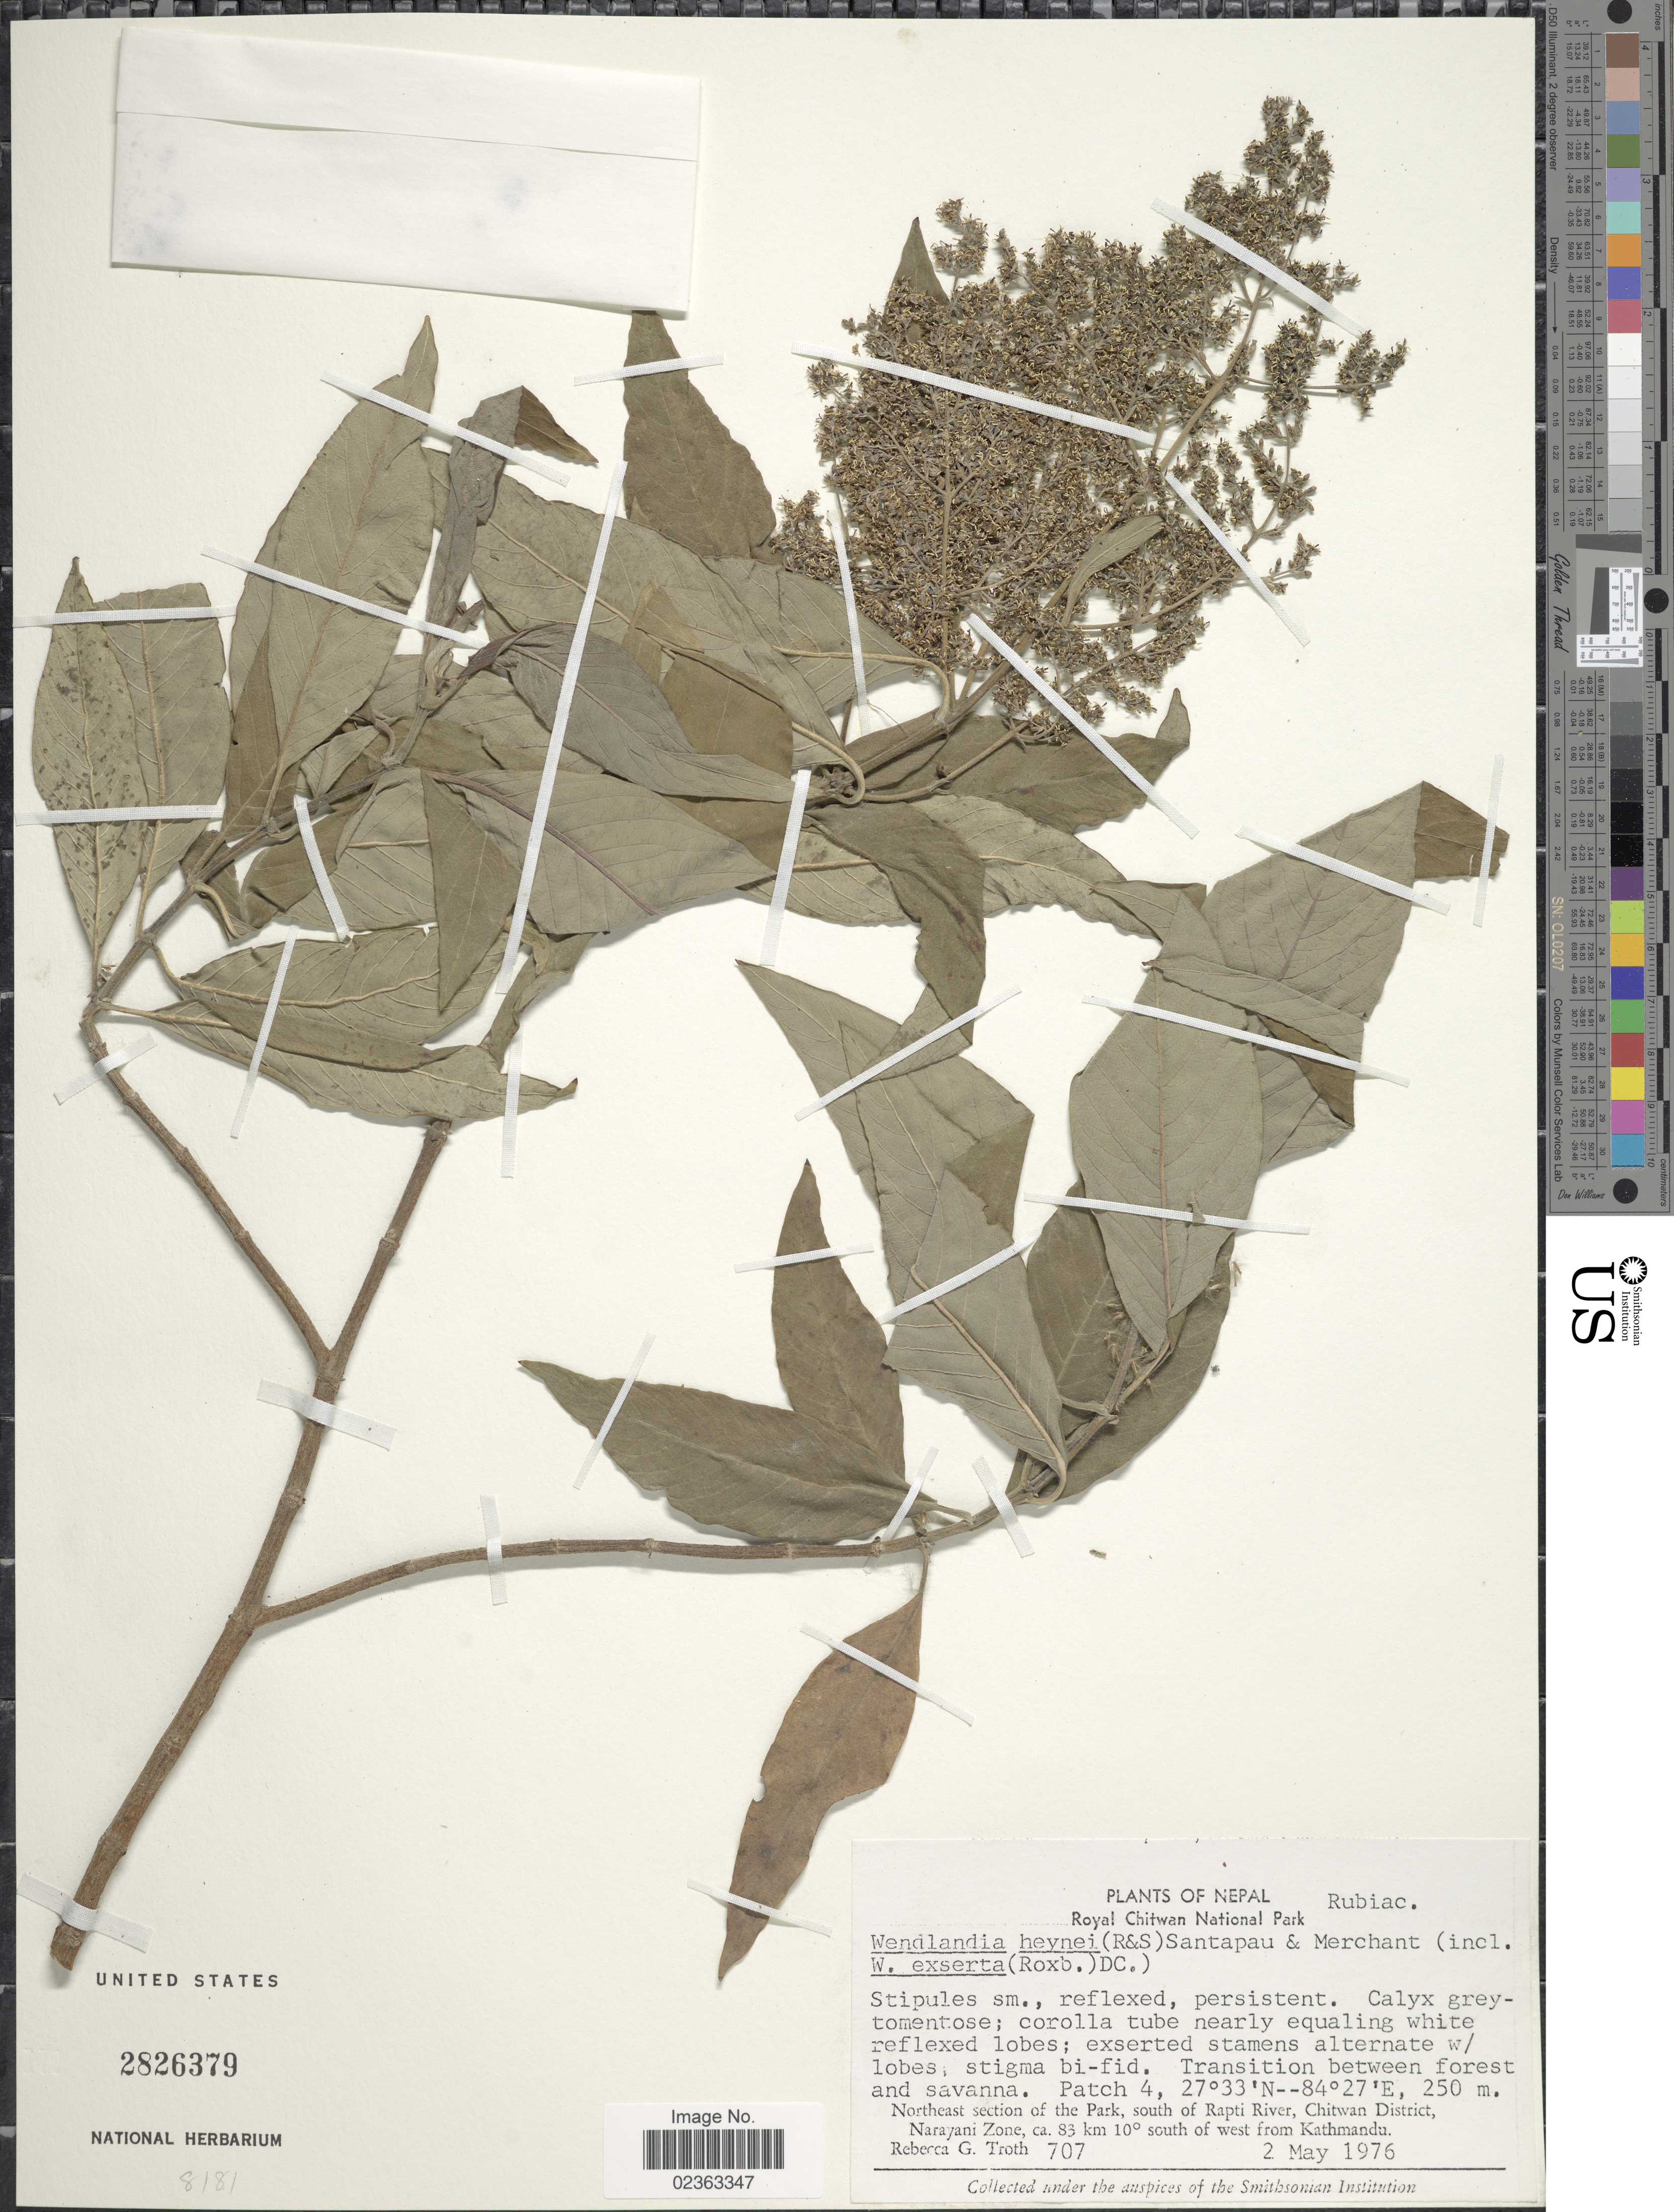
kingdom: Plantae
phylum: Tracheophyta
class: Magnoliopsida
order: Gentianales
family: Rubiaceae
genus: Wendlandia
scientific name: Wendlandia heynei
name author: (Schult.) Santapau & Merchant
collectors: R. Troth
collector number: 707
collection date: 1976-05-02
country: Nepal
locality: Royal Chitwan National Park,Transition between forest and savanna, Patch 4, Northeast section of Park, south of Rapti River, Chitwan District, Narayani Zone, ca. 83 km 10° south of west from Kathmandu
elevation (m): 250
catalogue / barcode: US 2826379